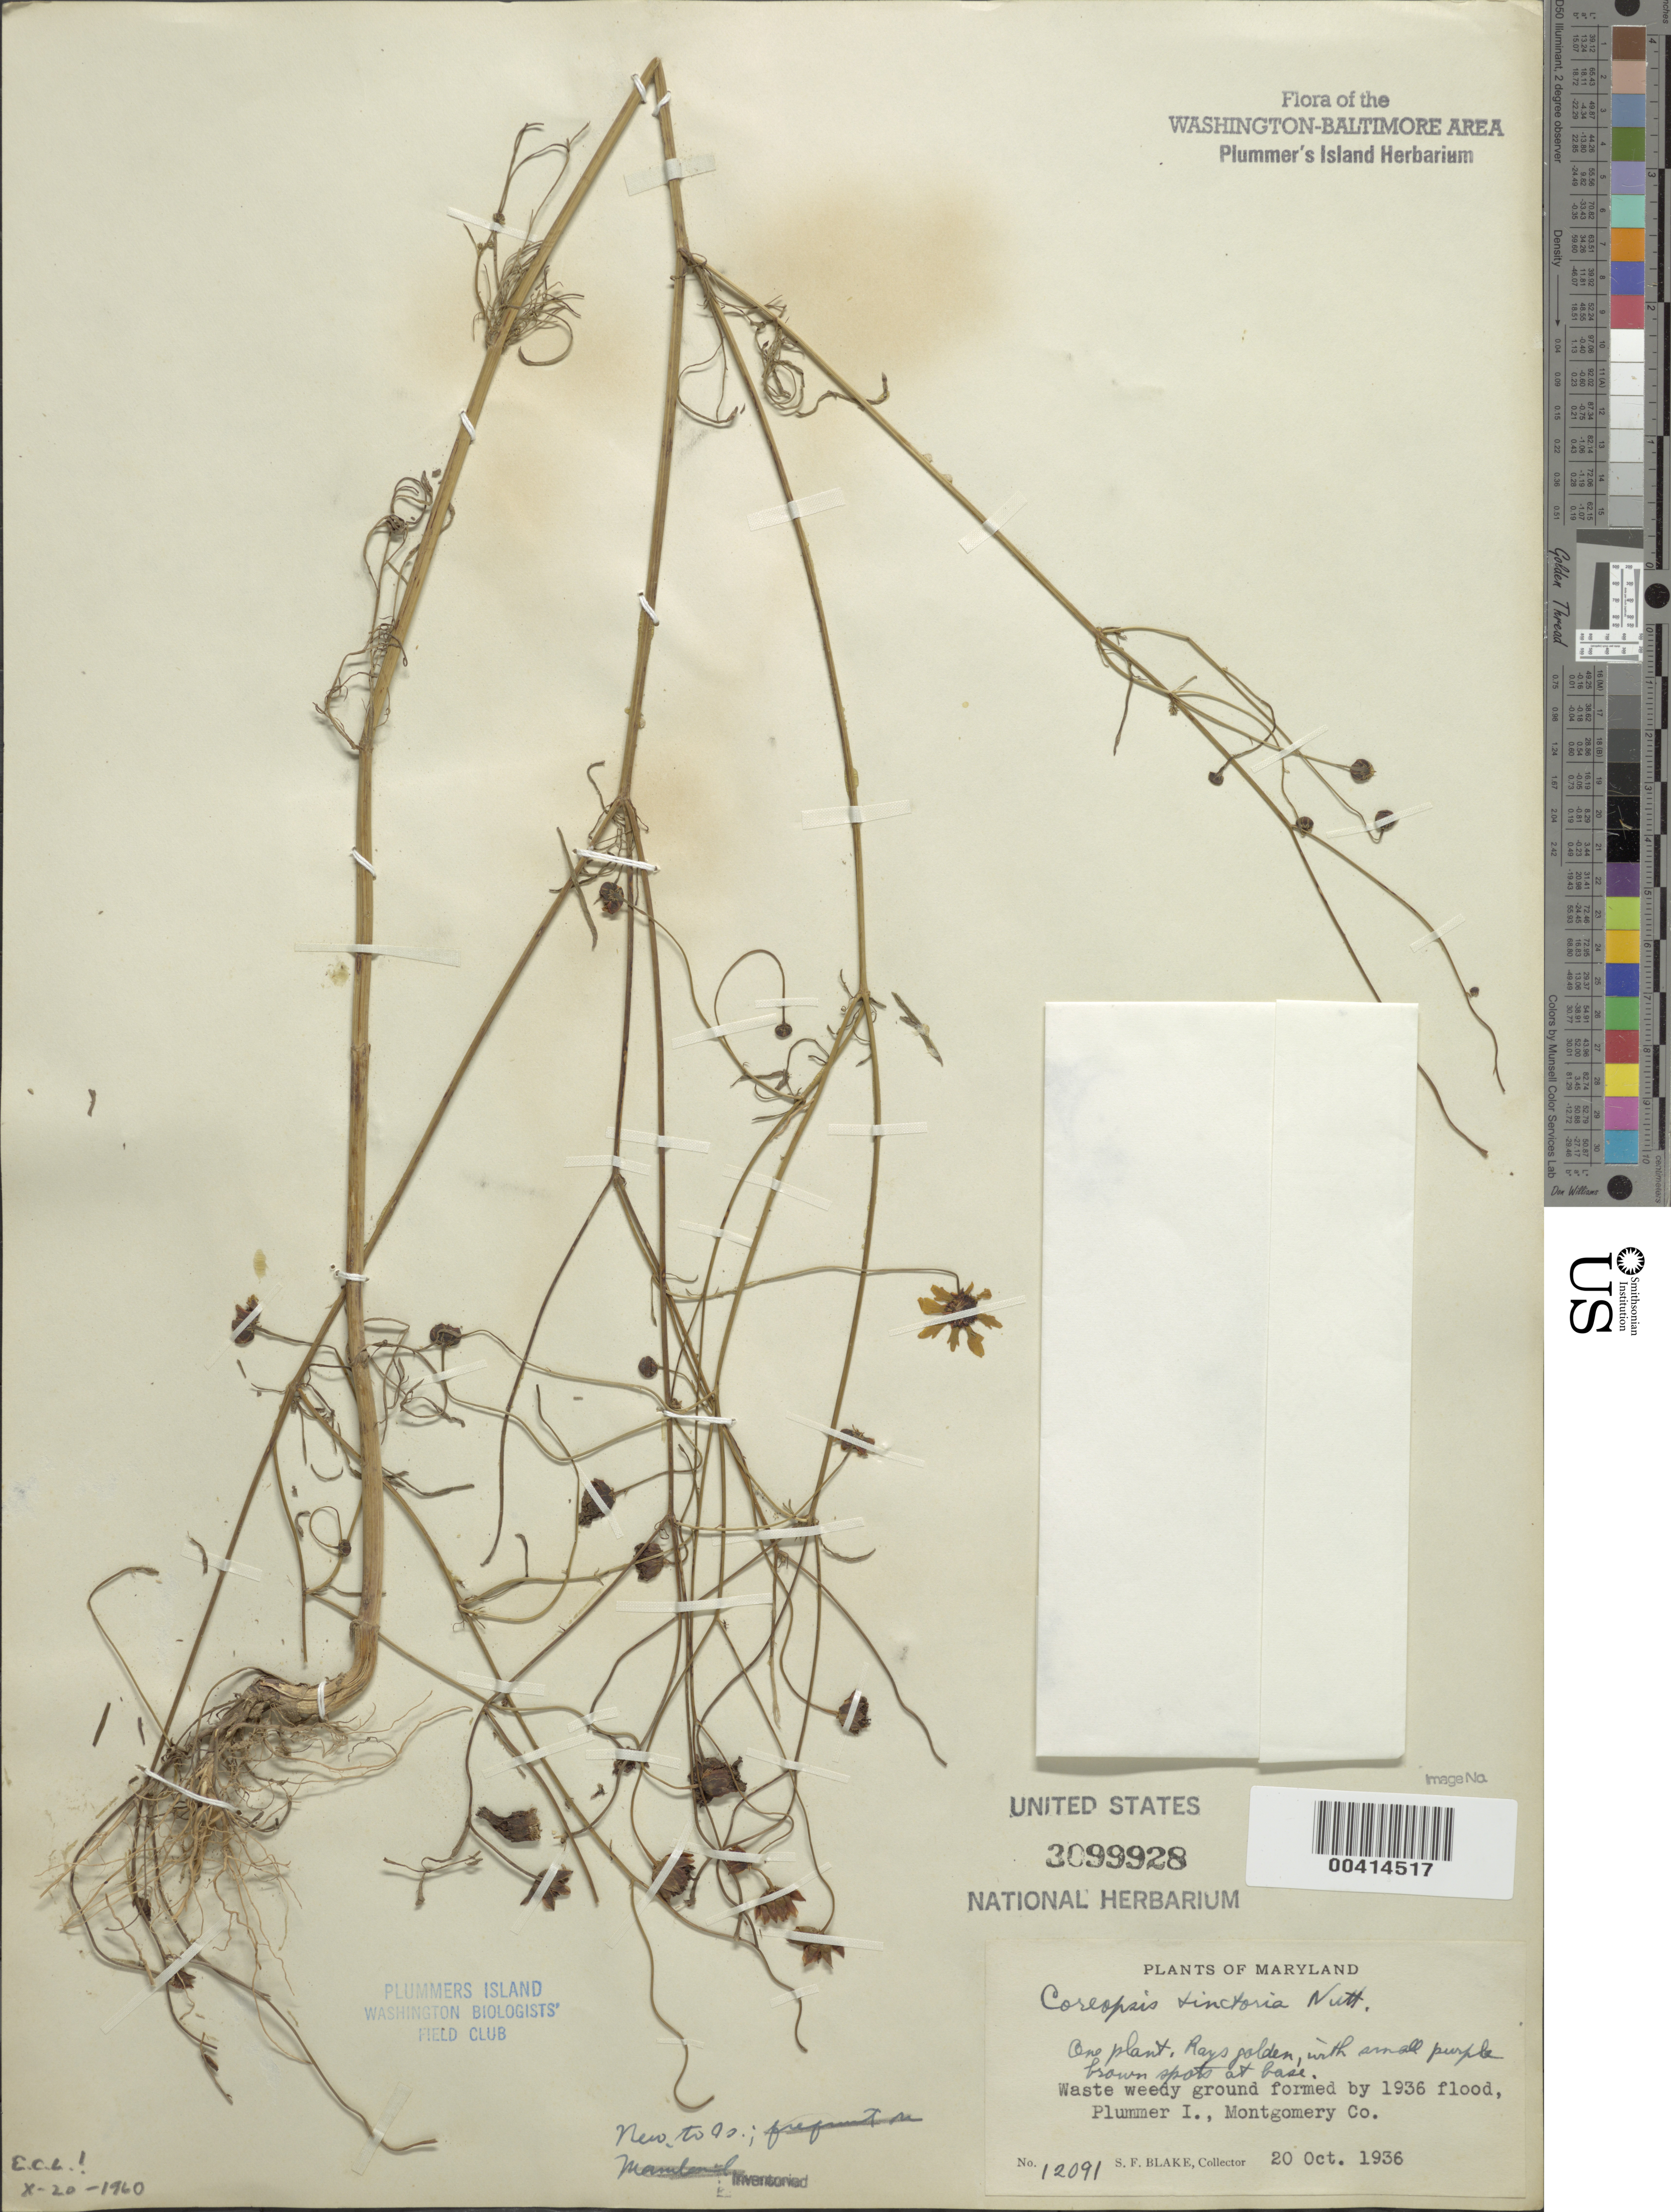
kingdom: Plantae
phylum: Tracheophyta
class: Magnoliopsida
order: Asterales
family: Asteraceae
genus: Coreopsis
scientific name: Coreopsis tinctoria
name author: Nutt.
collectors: S. Blake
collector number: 12091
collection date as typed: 20 Oct 1936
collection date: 1936-10-20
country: United States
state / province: Maryland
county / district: Montgomery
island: Plummers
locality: Plummer's Island; ground formed by 1936 flood C. & O. Canal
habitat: Waste weedy ground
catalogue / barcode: US 3099928